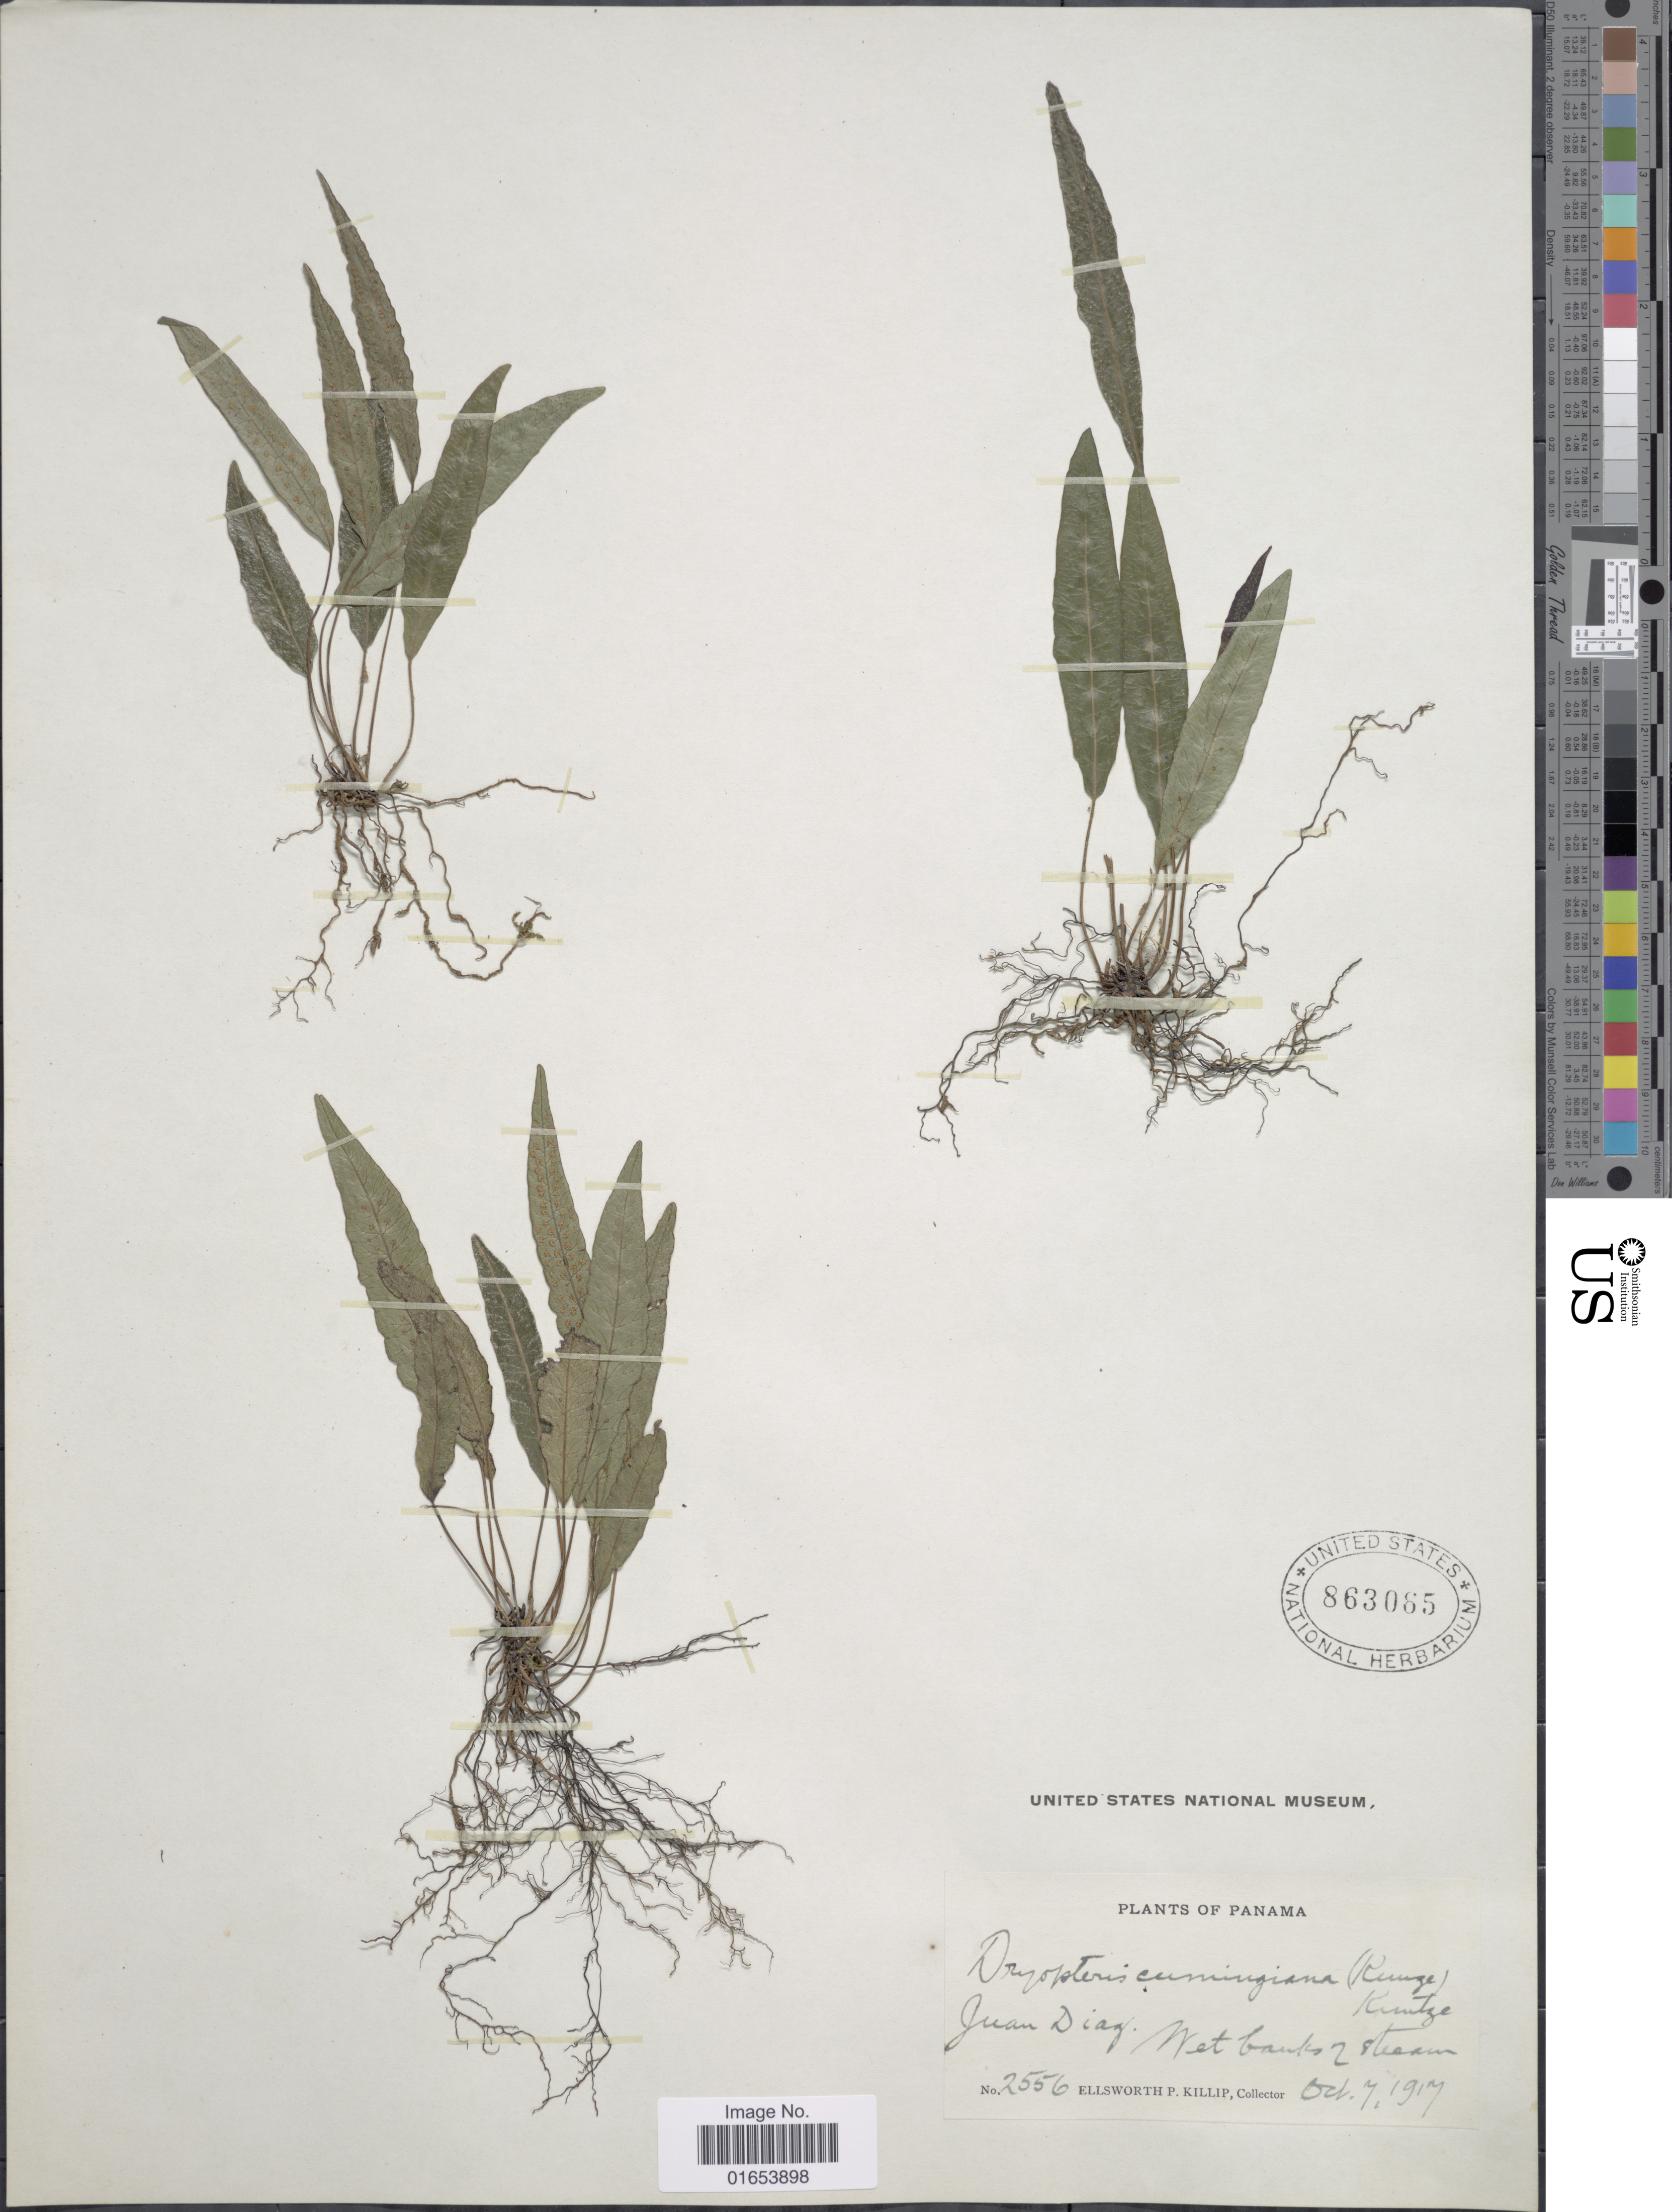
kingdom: Plantae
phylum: Tracheophyta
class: Polypodiopsida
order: Polypodiales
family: Thelypteridaceae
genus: Goniopteris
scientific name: Goniopteris cumingiana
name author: (Kunze) de Jonch. & Sen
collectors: E. P. Killip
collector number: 2556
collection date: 1917-10-07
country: Panama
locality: Panama, Juan Diag, wet banks of stream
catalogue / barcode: US 863085